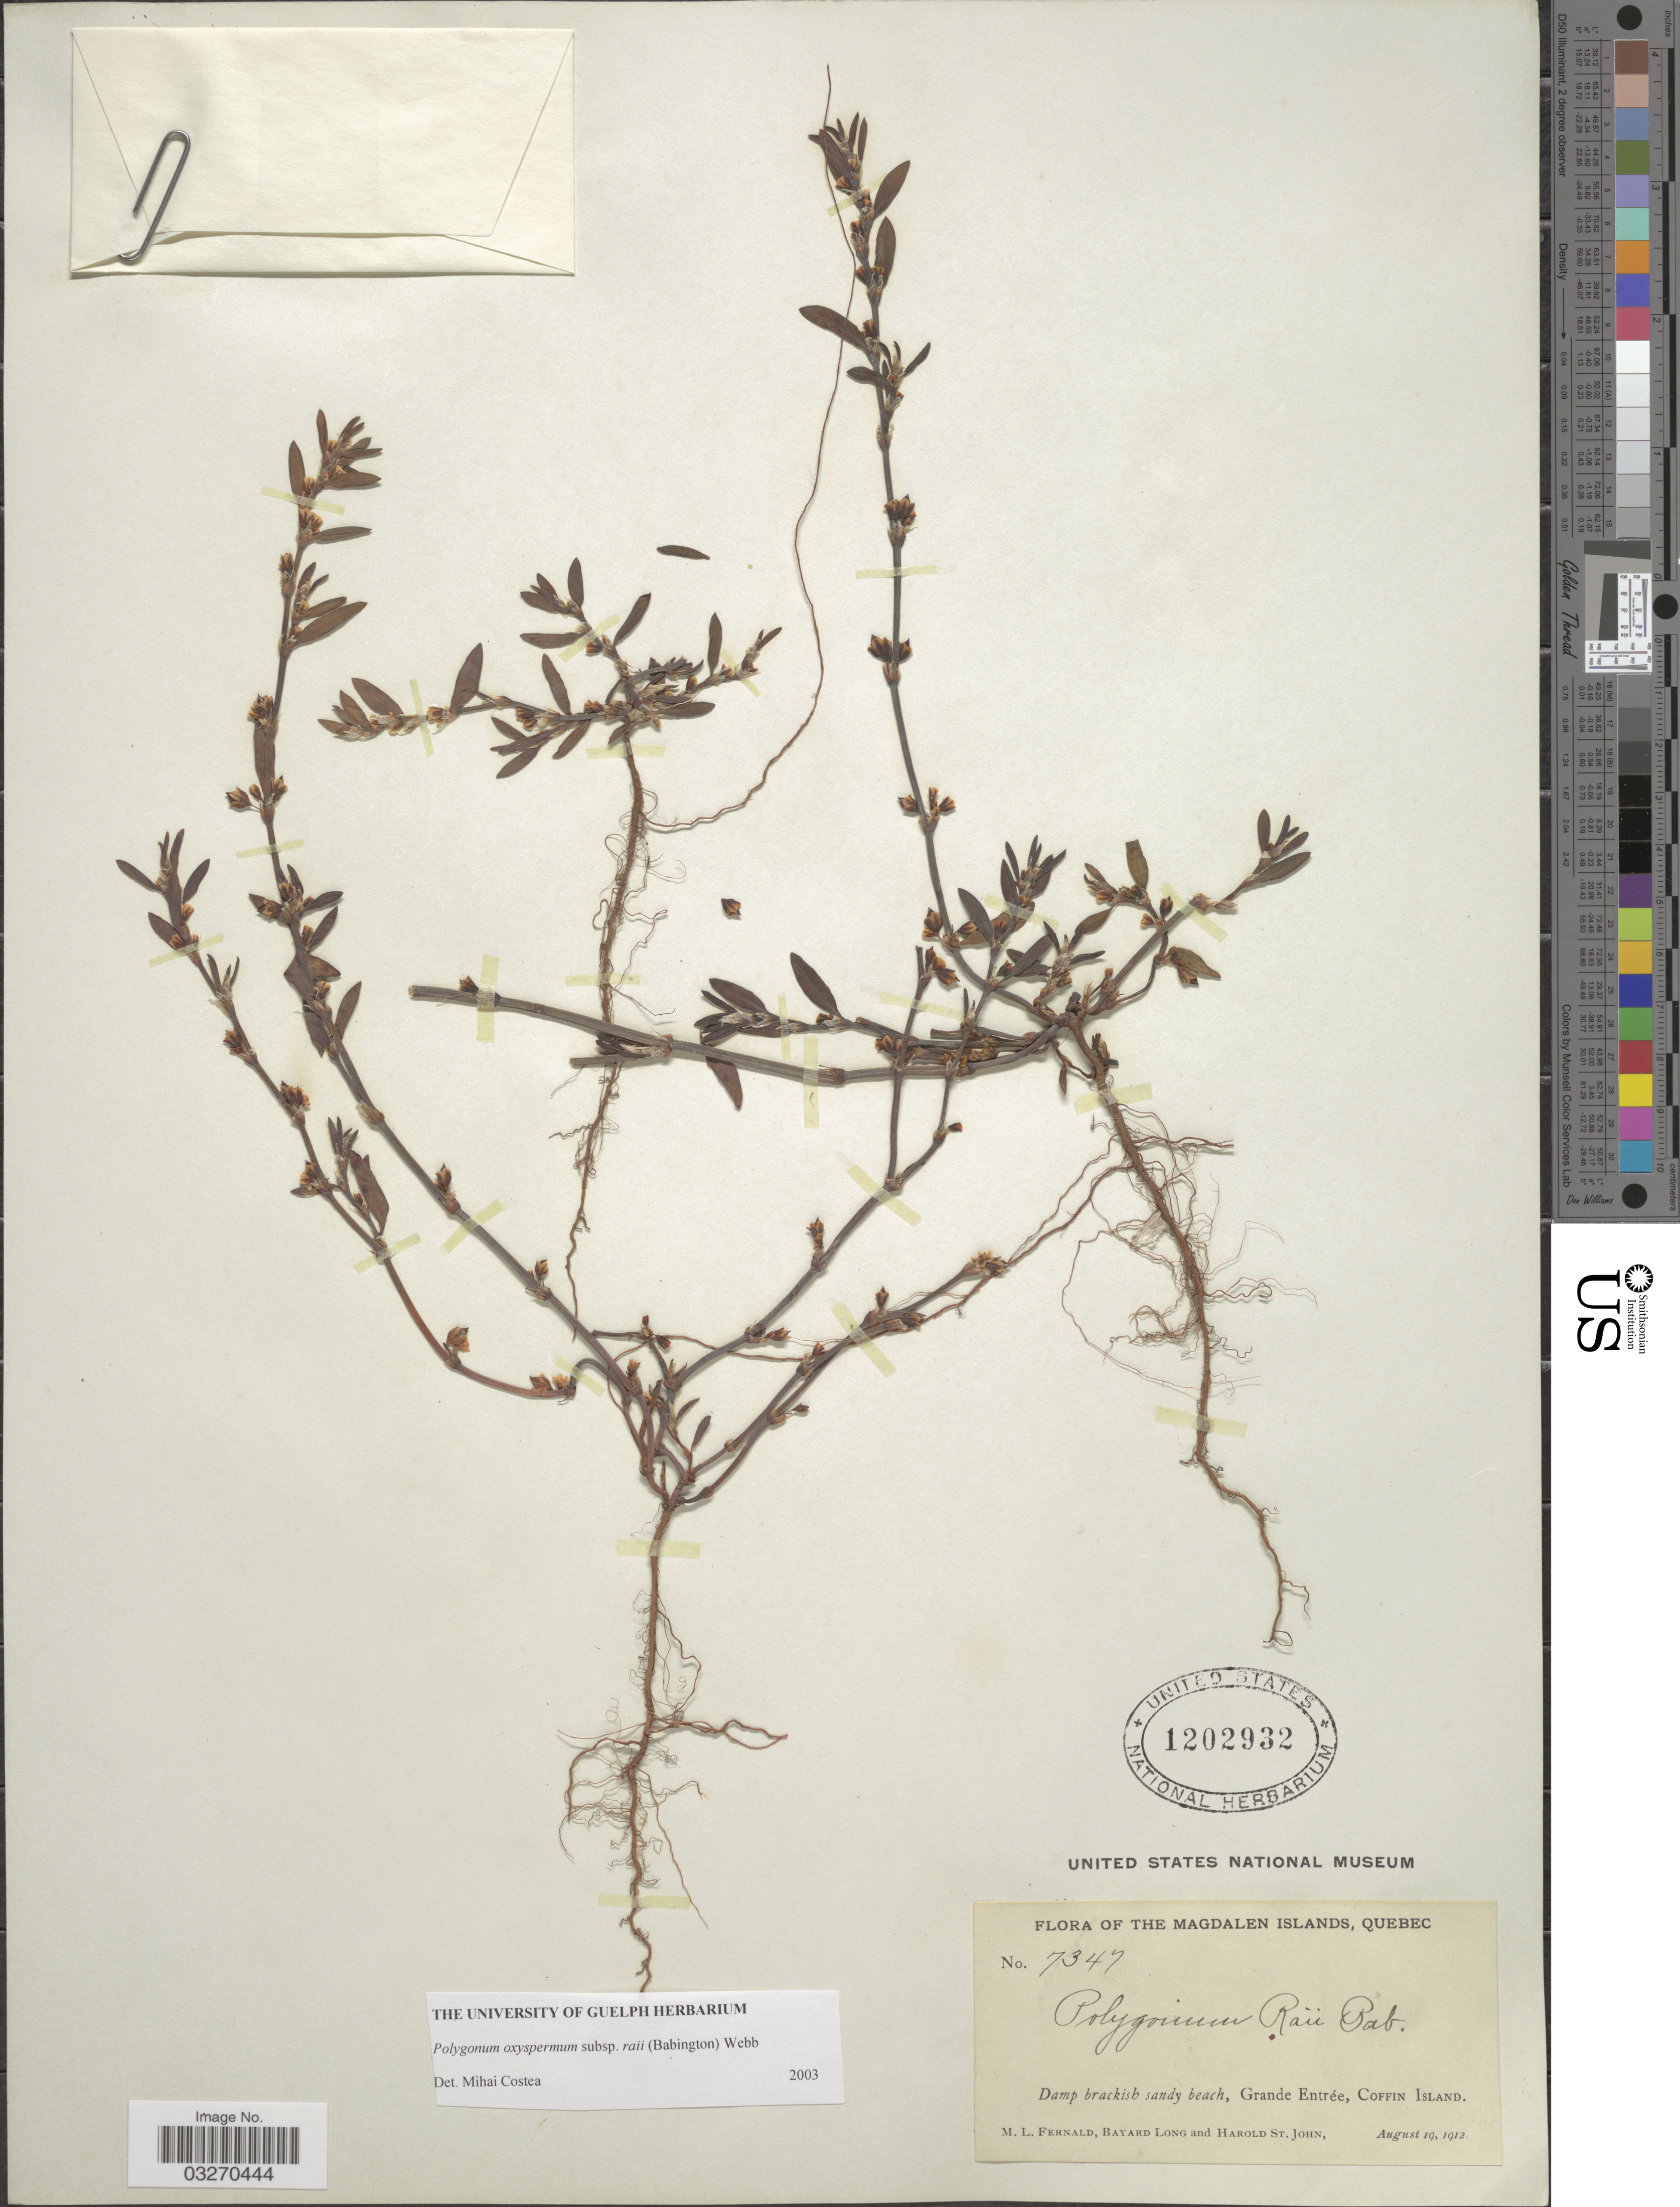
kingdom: Plantae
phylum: Tracheophyta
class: Magnoliopsida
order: Caryophyllales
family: Polygonaceae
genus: Polygonum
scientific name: Polygonum oxyspermum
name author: C.A. Mey. & Bunge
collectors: M. L. Fernald, B. Long & H. St. John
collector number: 7347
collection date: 1912-08-19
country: Canada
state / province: Quebec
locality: The Magdalen Islands. Grande Entrée, Coffin Island.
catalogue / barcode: US 1202932